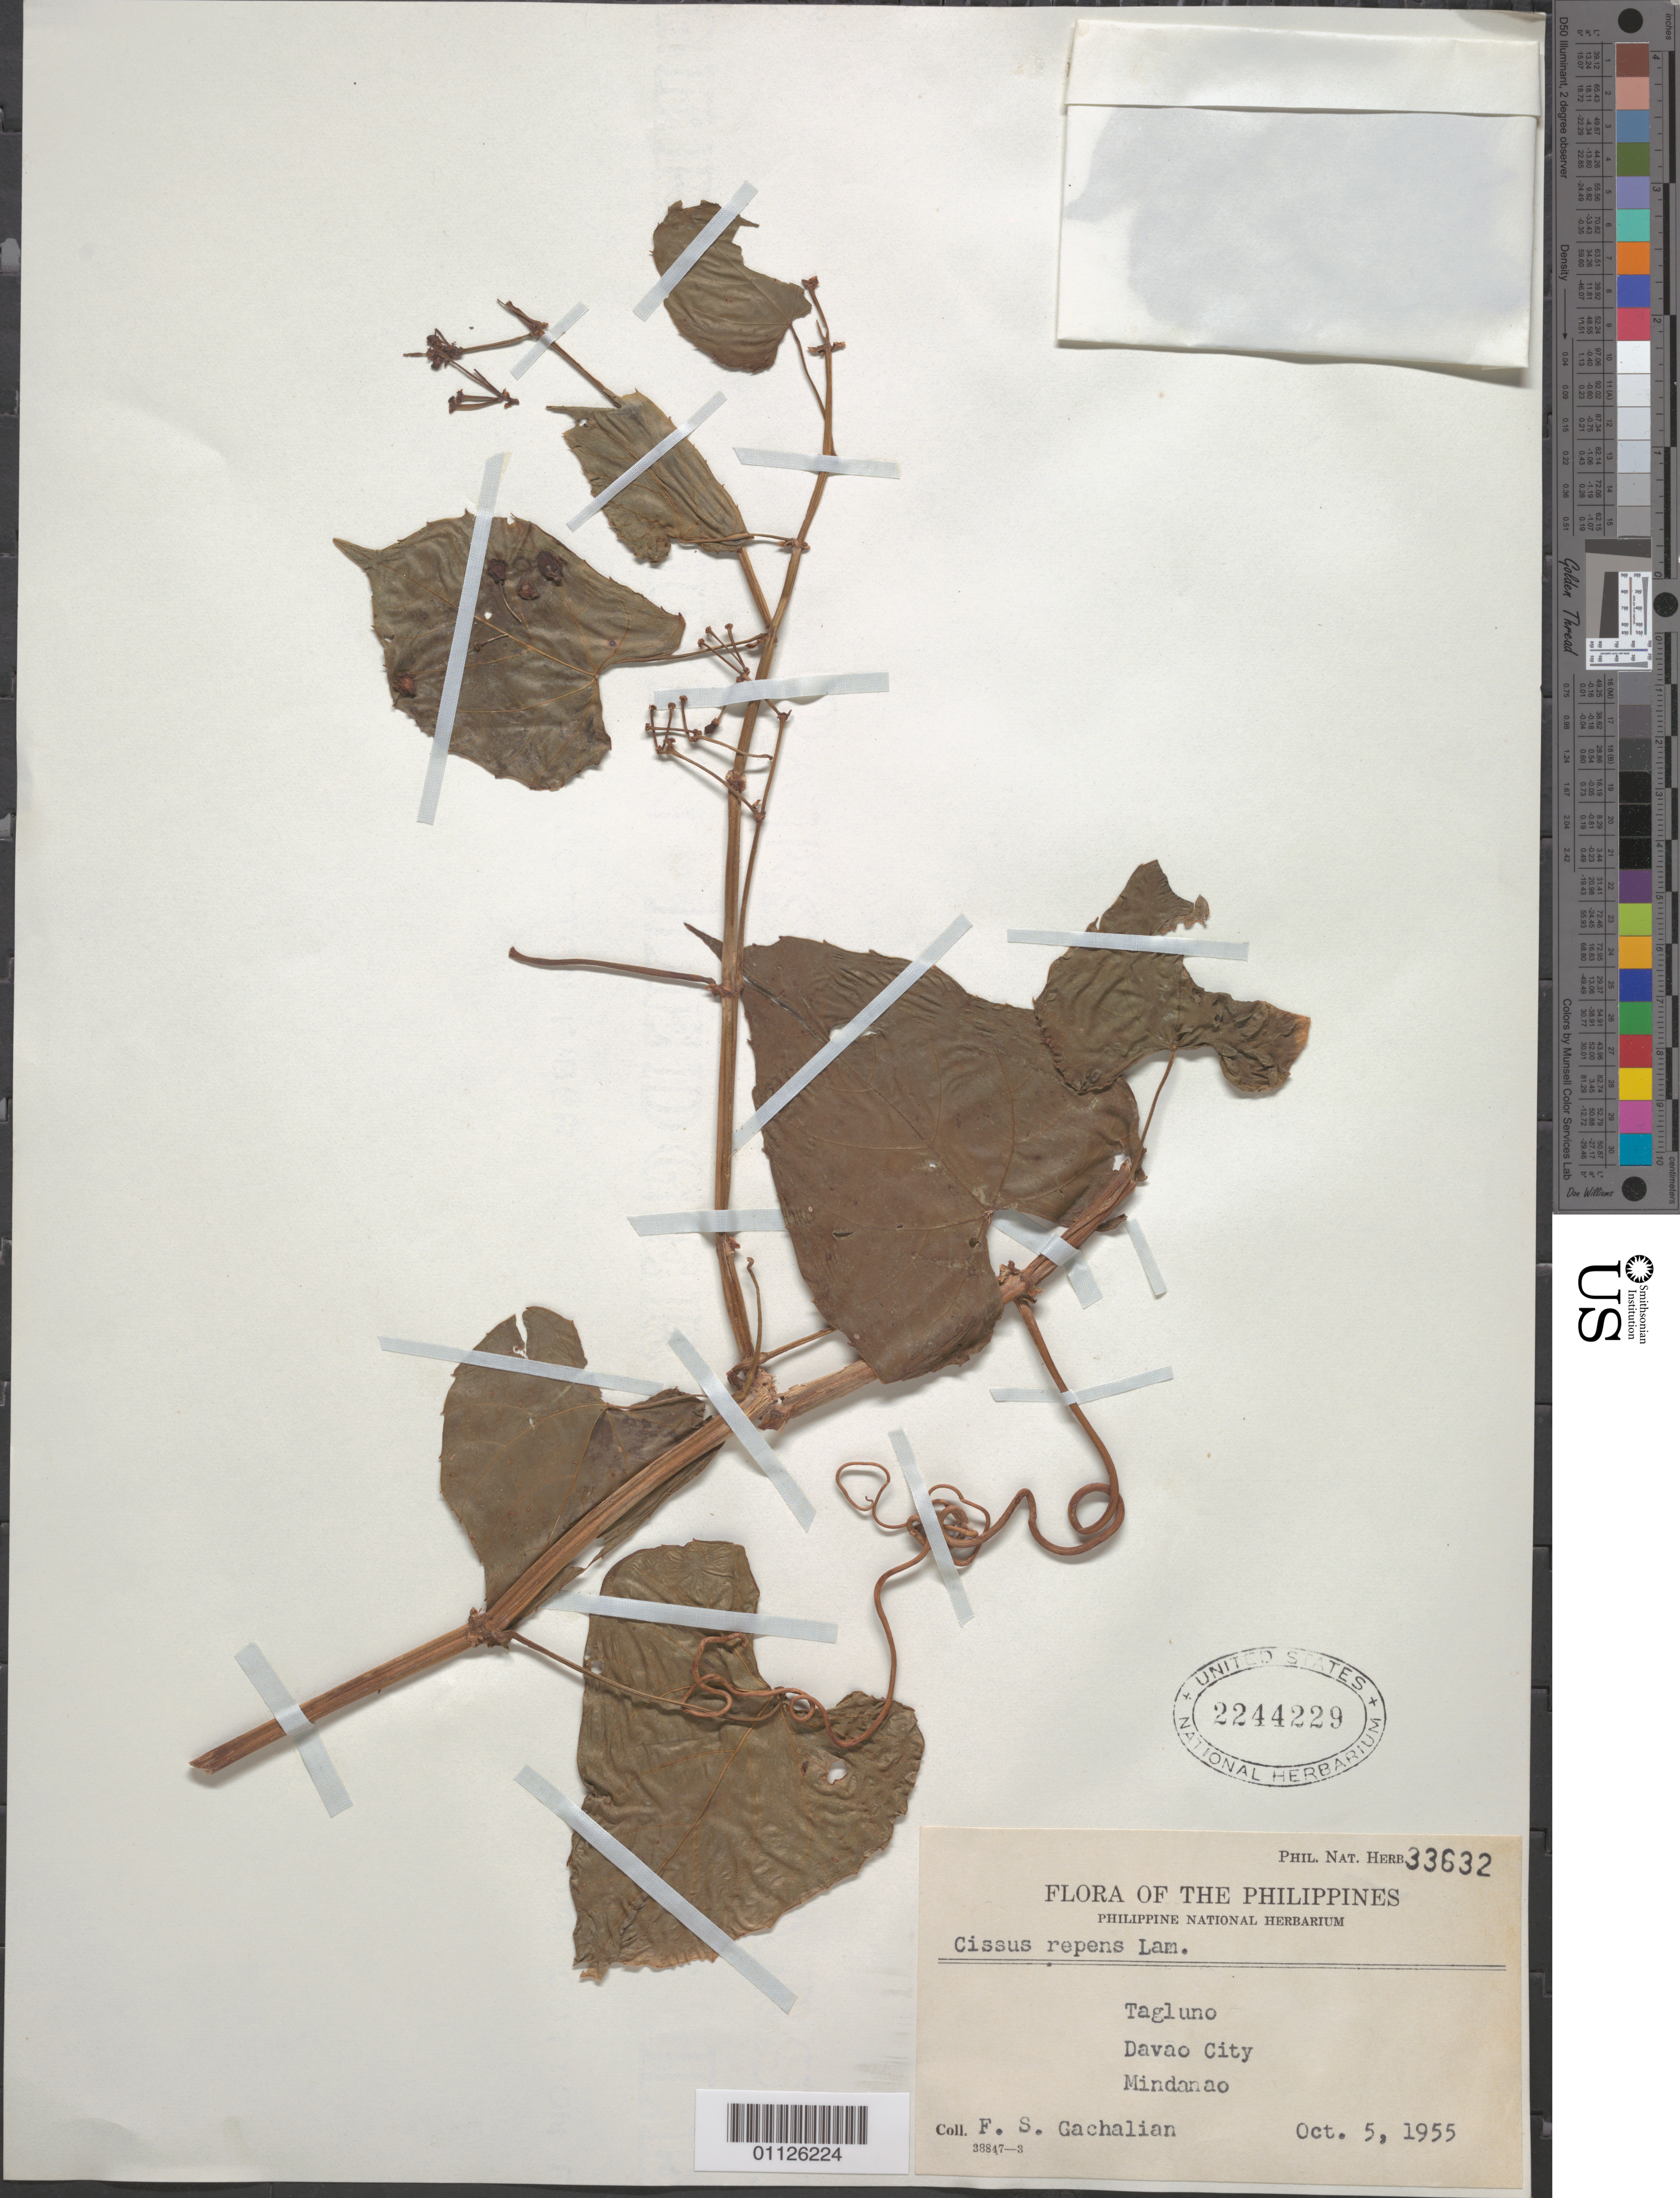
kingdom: Plantae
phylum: Tracheophyta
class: Magnoliopsida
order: Vitales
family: Vitaceae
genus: Cissus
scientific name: Cissus repens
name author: Lam.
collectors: F. Gachalian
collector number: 33632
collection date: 1955-10-05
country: Philippines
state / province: Davao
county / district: Davao del Sur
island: Mindanao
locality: Tagluno. Davao City.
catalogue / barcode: US 2244229